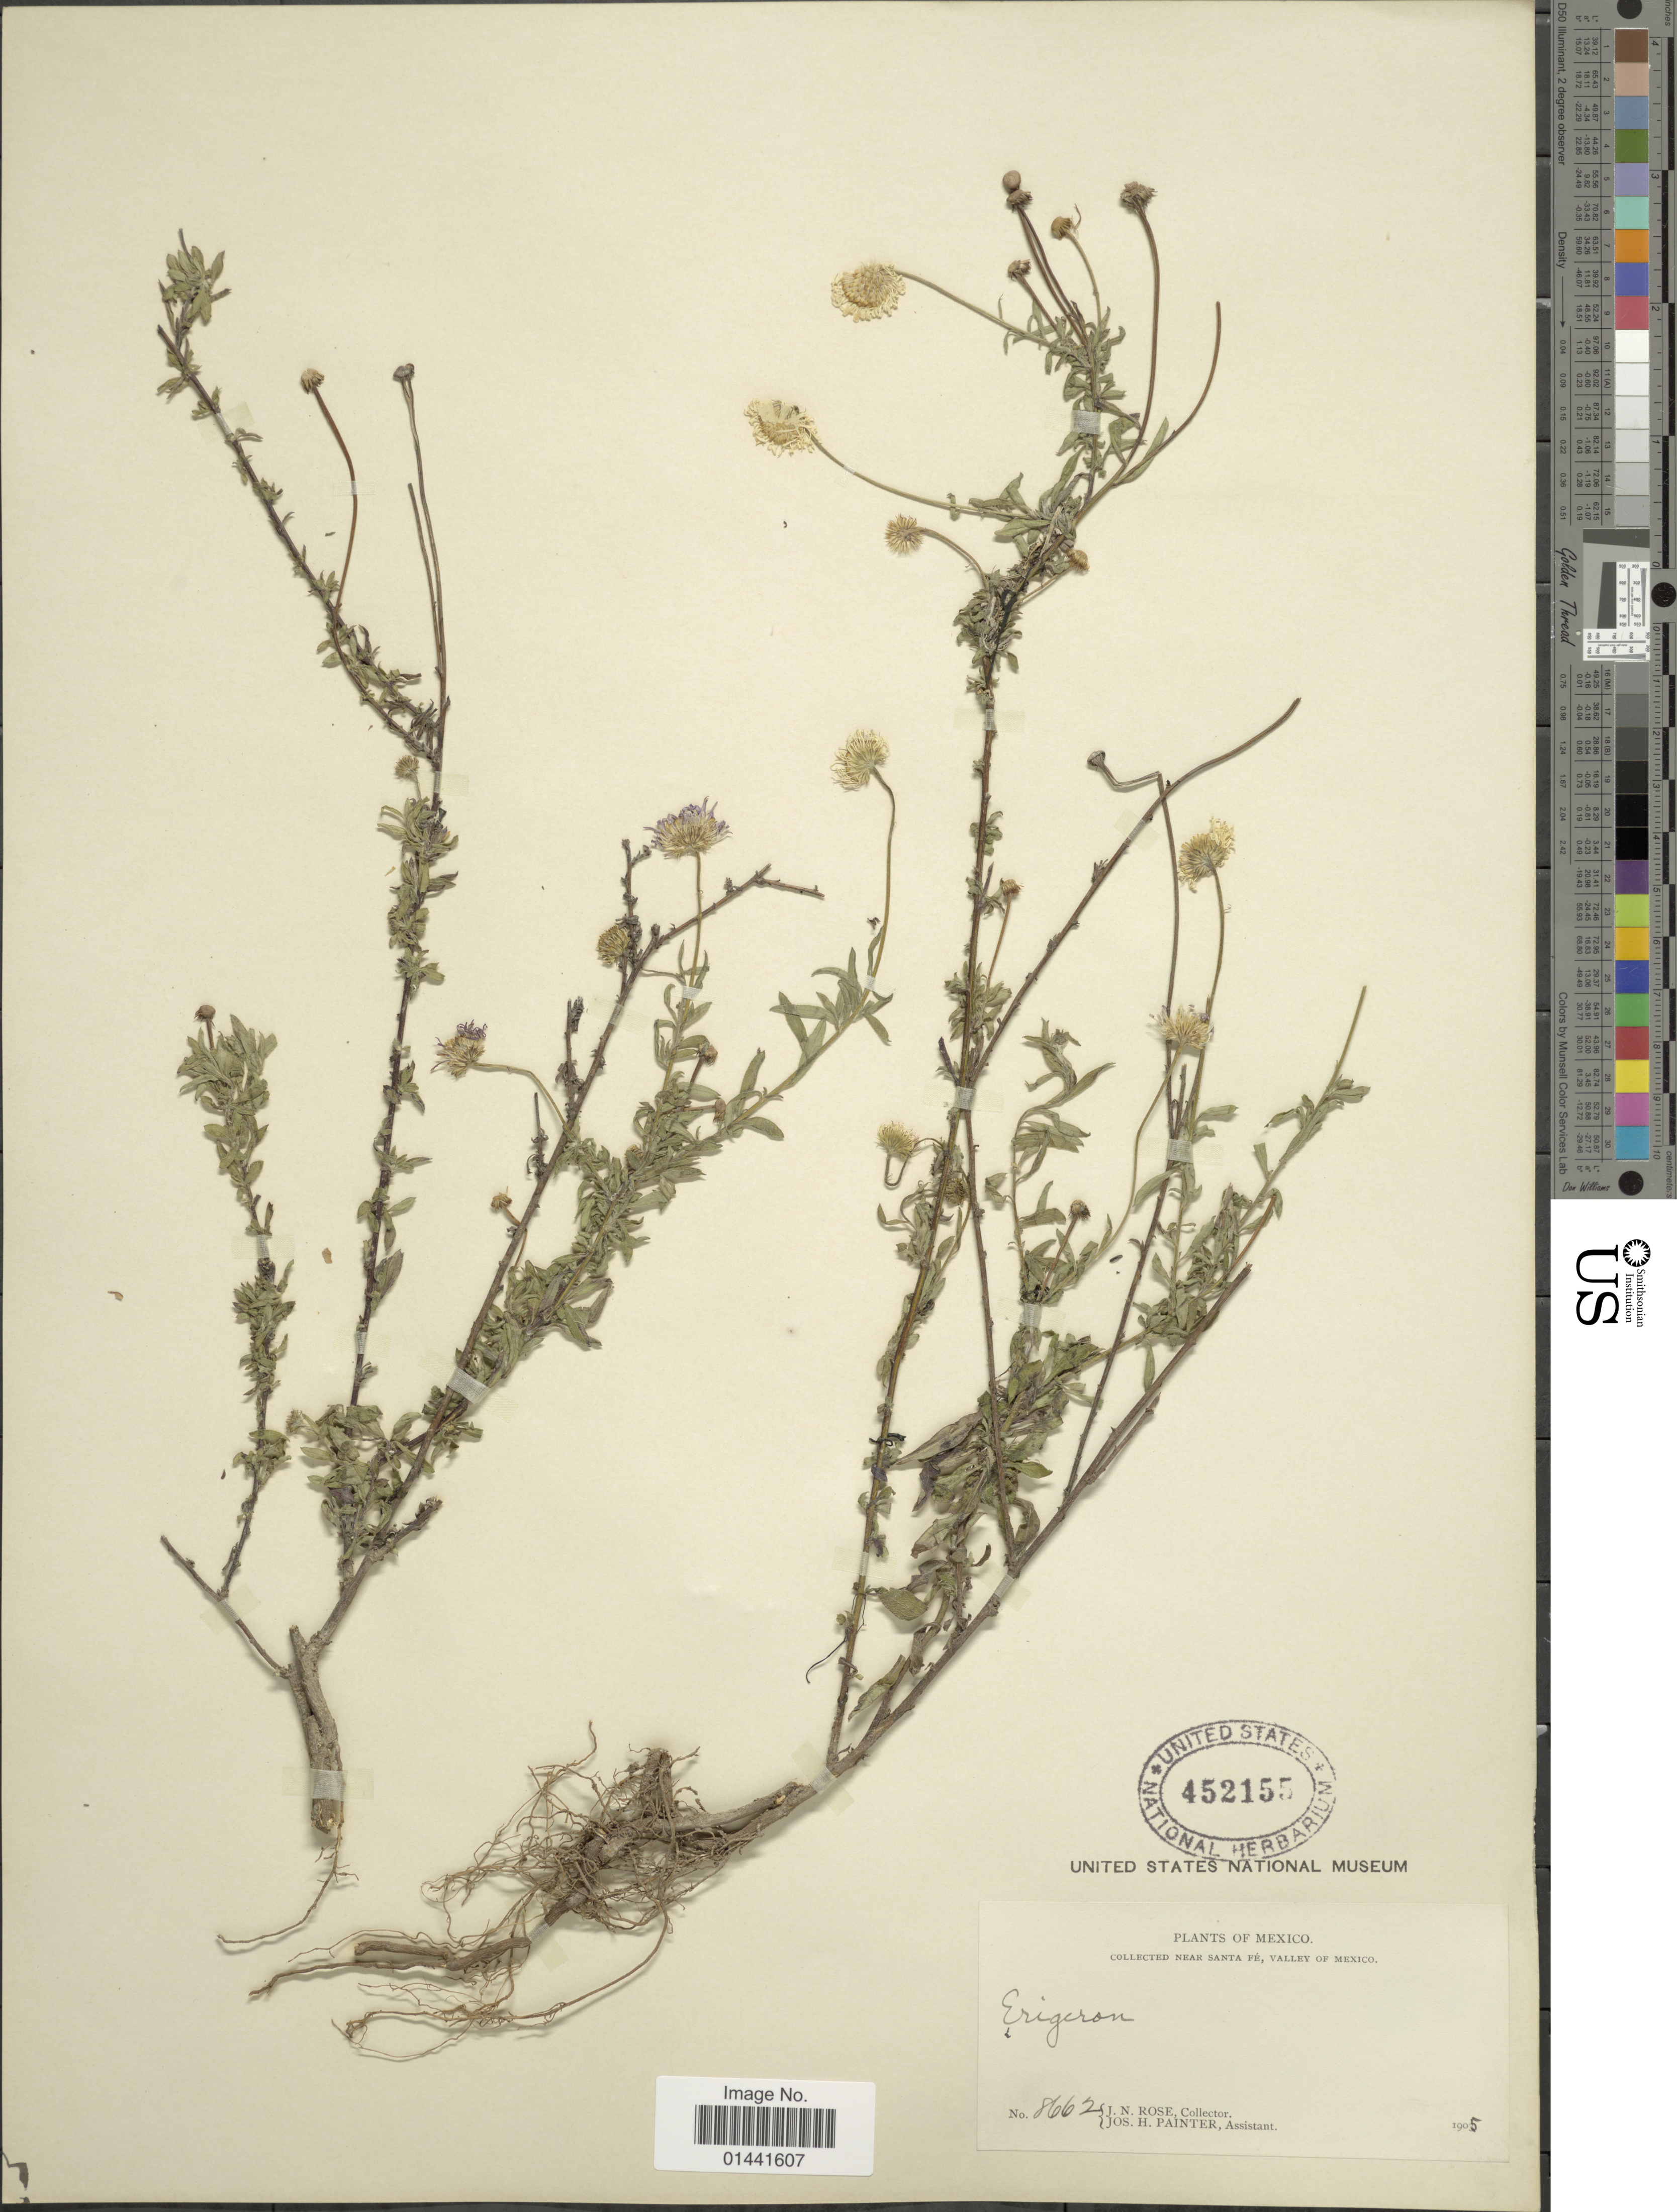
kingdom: Plantae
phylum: Tracheophyta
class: Magnoliopsida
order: Asterales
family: Asteraceae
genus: Erigeron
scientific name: Erigeron karvinskianus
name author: DC.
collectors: J. N. Rose & J. H. Painter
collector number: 8662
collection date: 1905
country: Mexico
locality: Near Santa Fé, Valley of Mexico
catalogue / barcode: US 452155